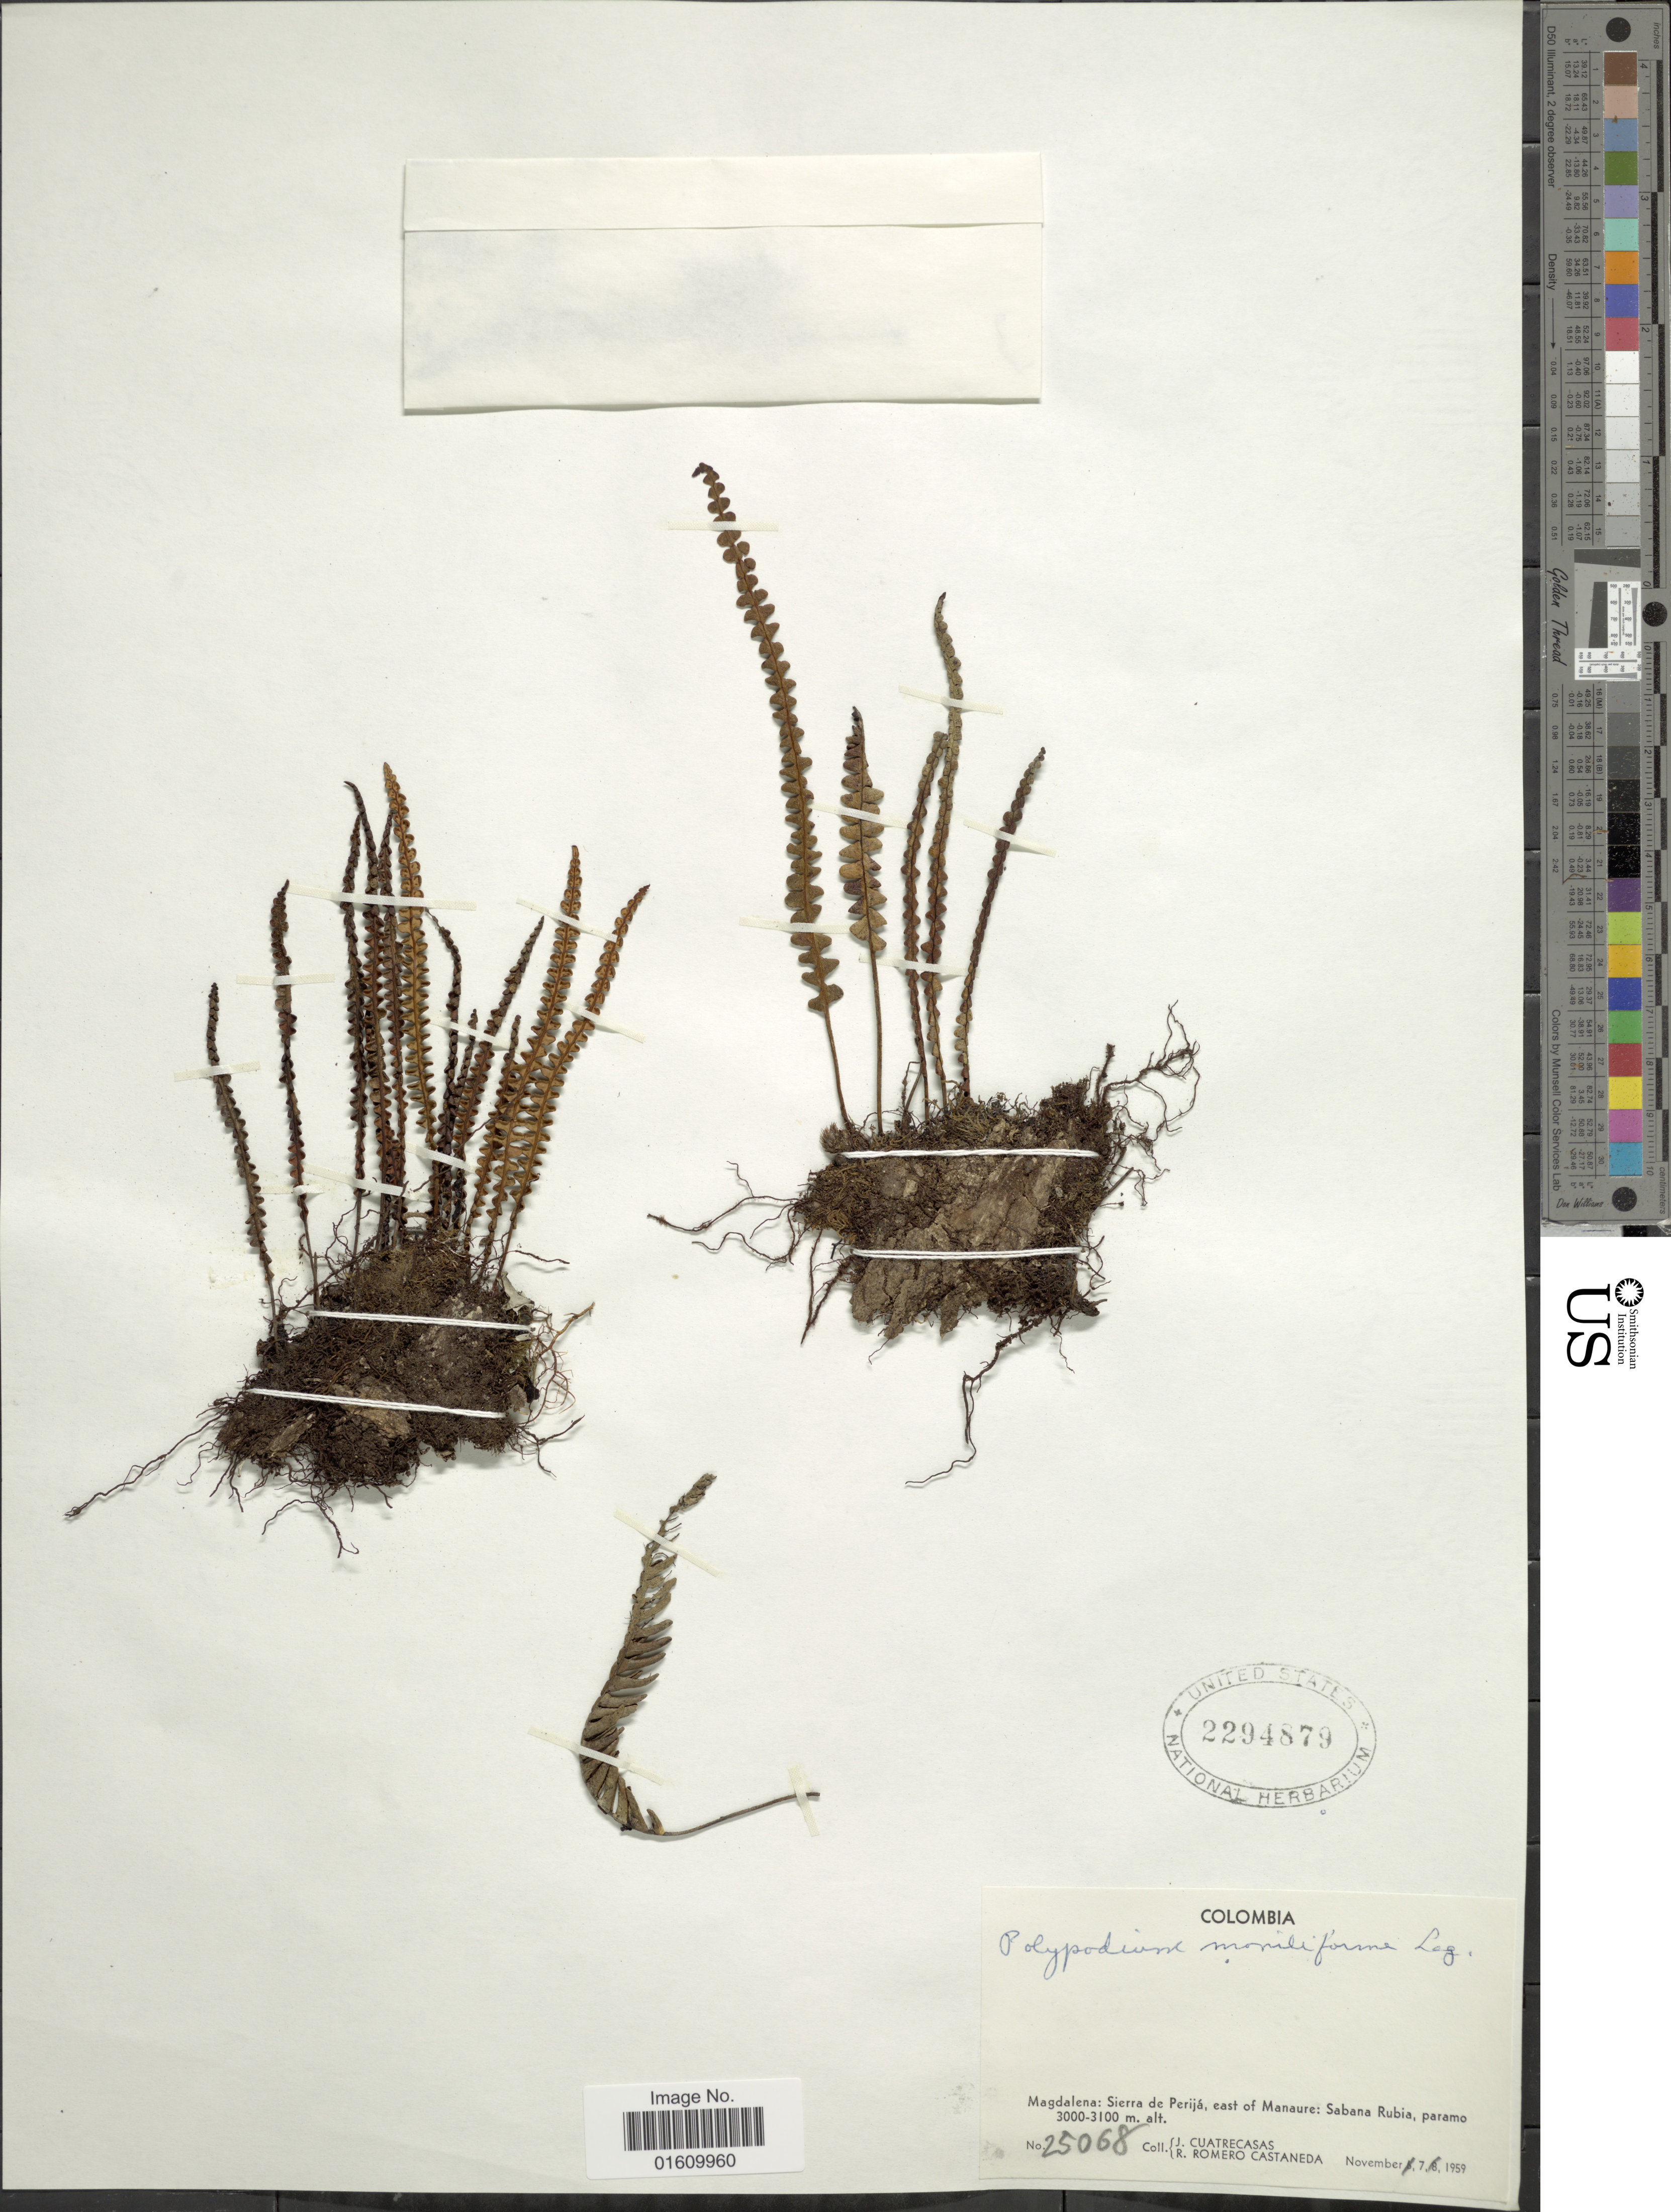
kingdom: Plantae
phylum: Tracheophyta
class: Polypodiopsida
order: Polypodiales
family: Polypodiaceae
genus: Melpomene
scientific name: Melpomene moniliformis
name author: (Lag. ex Sw.) A.R. Sm. & R.C. Moran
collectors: J. Cuatrecasas & R. Romero Castañeda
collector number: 25068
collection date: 1959-11-07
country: Colombia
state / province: Magdalena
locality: Sierra de Perija, east of Manaure: Sabana Rubia, Paramo.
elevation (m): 3000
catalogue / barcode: US 2294879